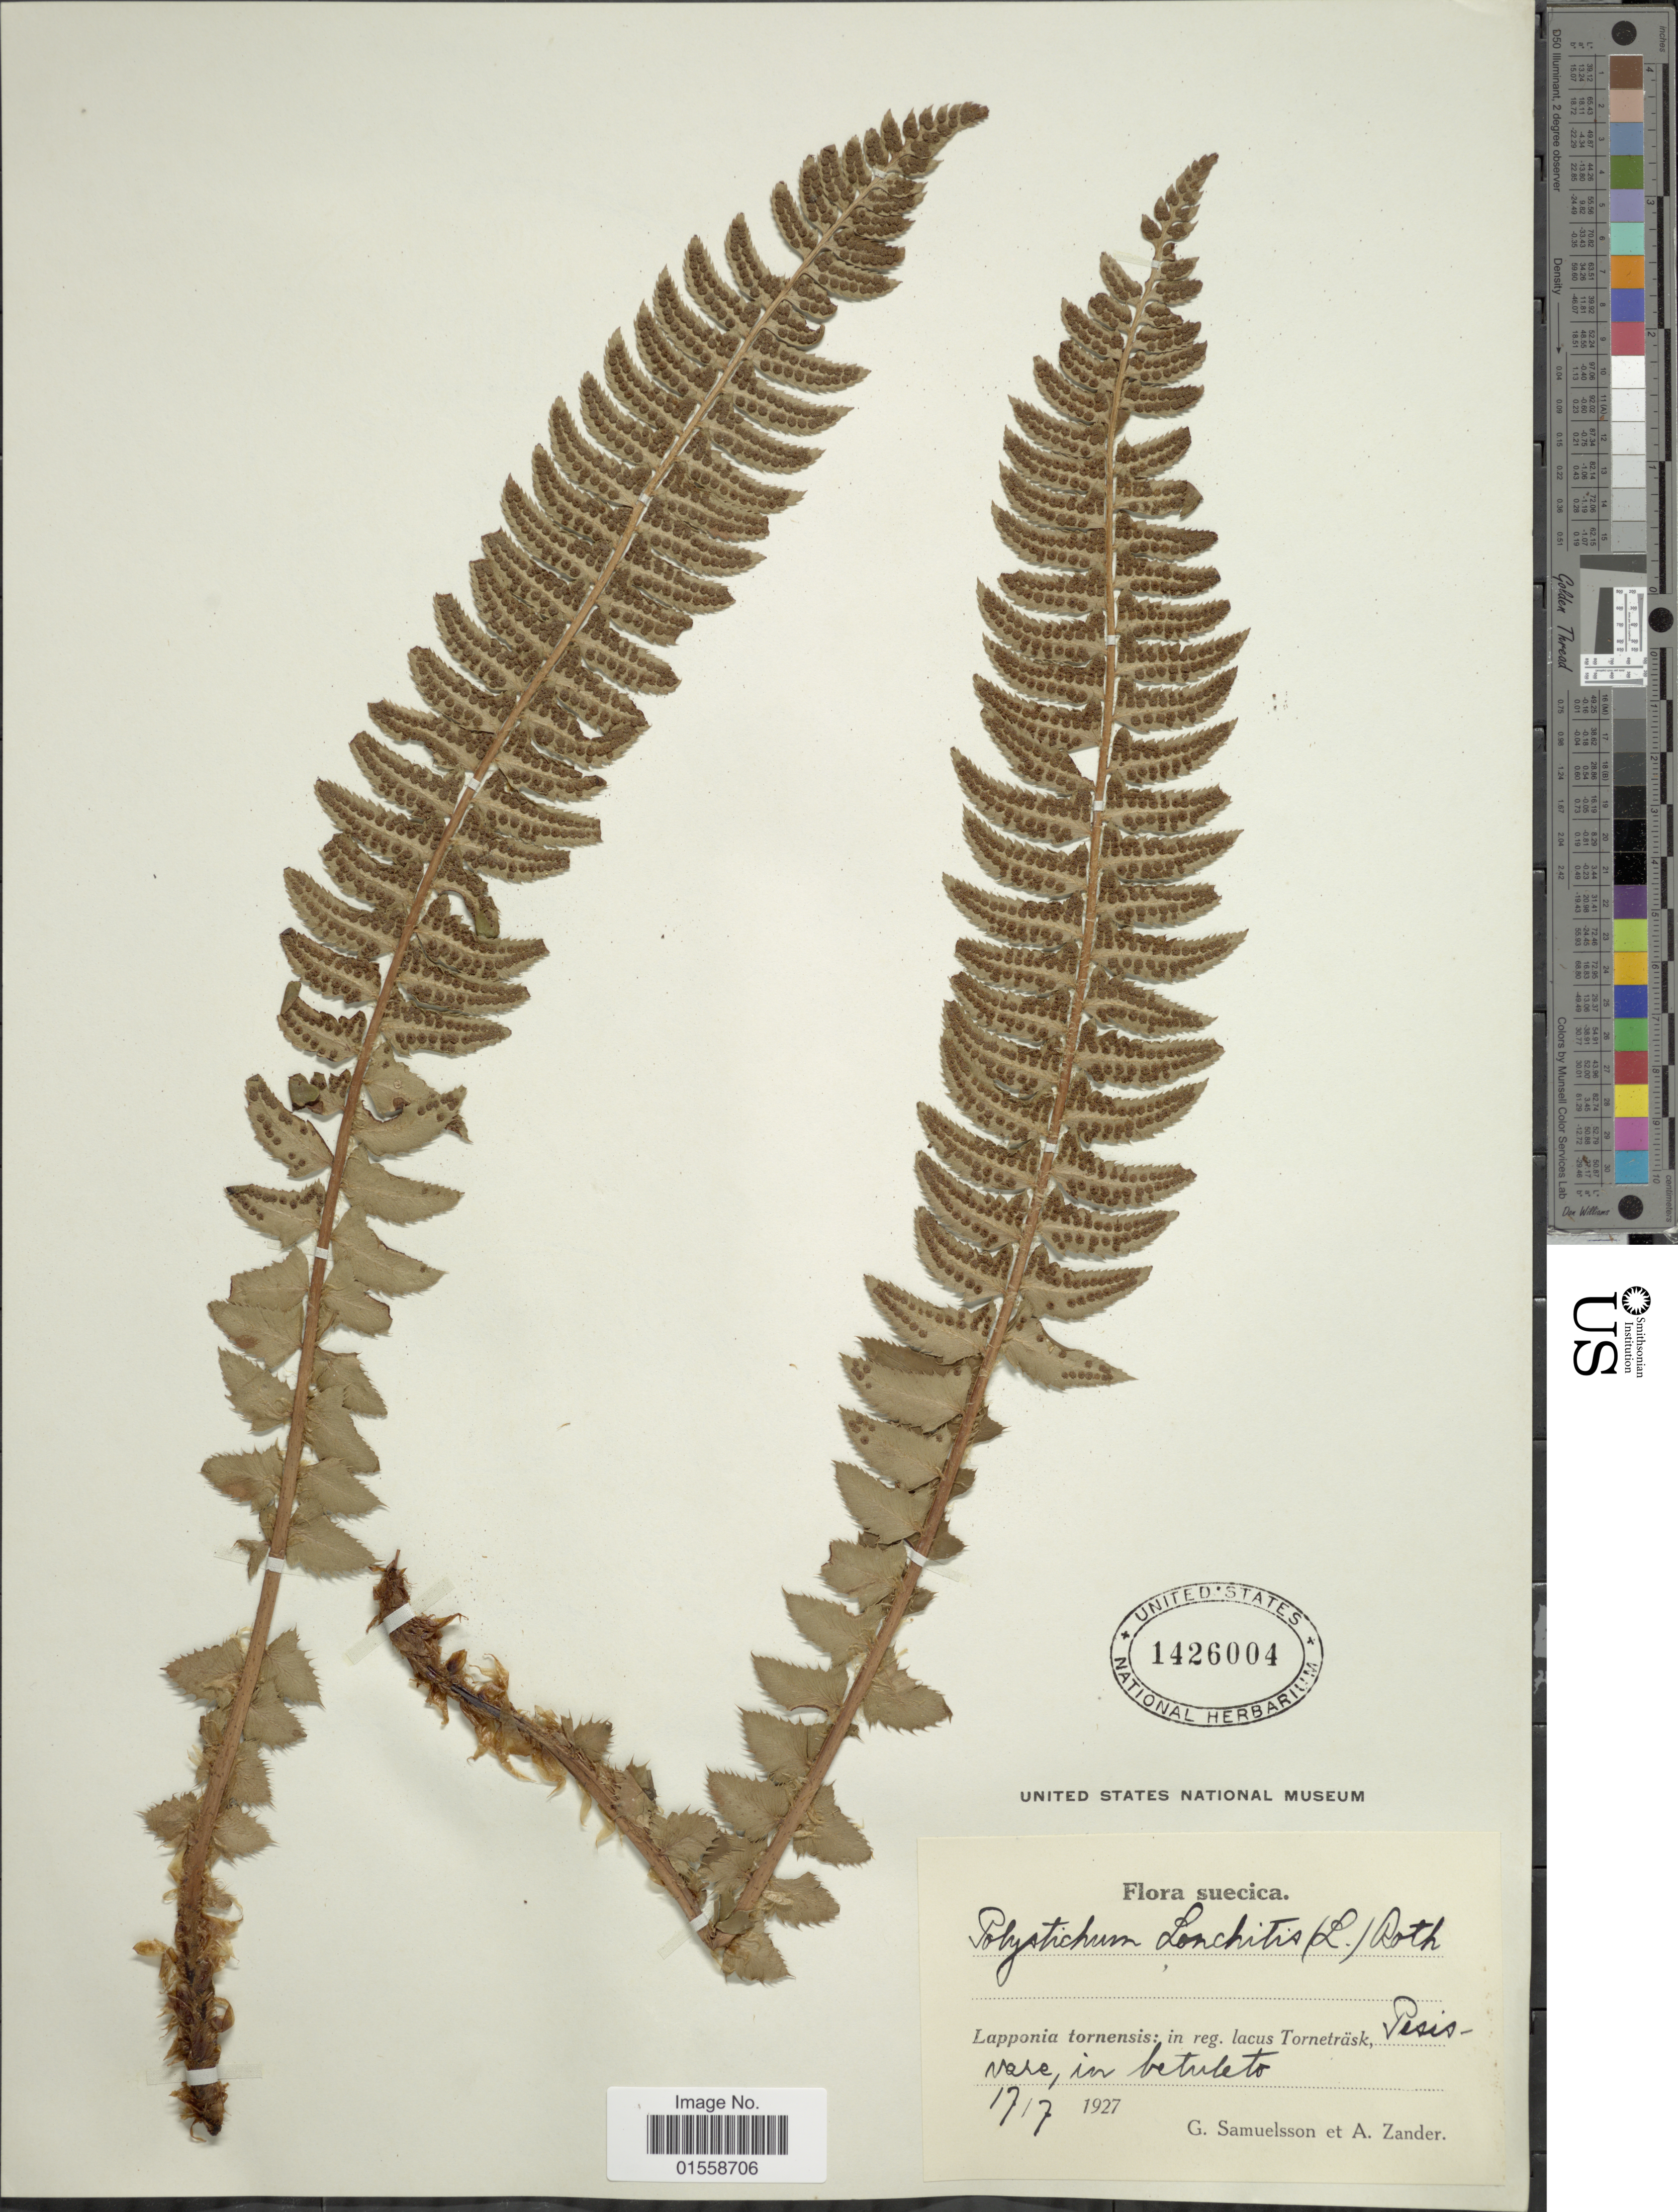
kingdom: Plantae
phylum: Tracheophyta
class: Polypodiopsida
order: Polypodiales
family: Dryopteridaceae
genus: Polystichum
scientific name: Polystichum lonchitis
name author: (Roth) L.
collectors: G. Samuelsson & A. Zander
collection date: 1927-07-17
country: Sweden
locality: Suecica. Lapponia tornensis: in reg. lacus Tornetrask, Pesisvare, in betuleto.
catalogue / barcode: US 1426004